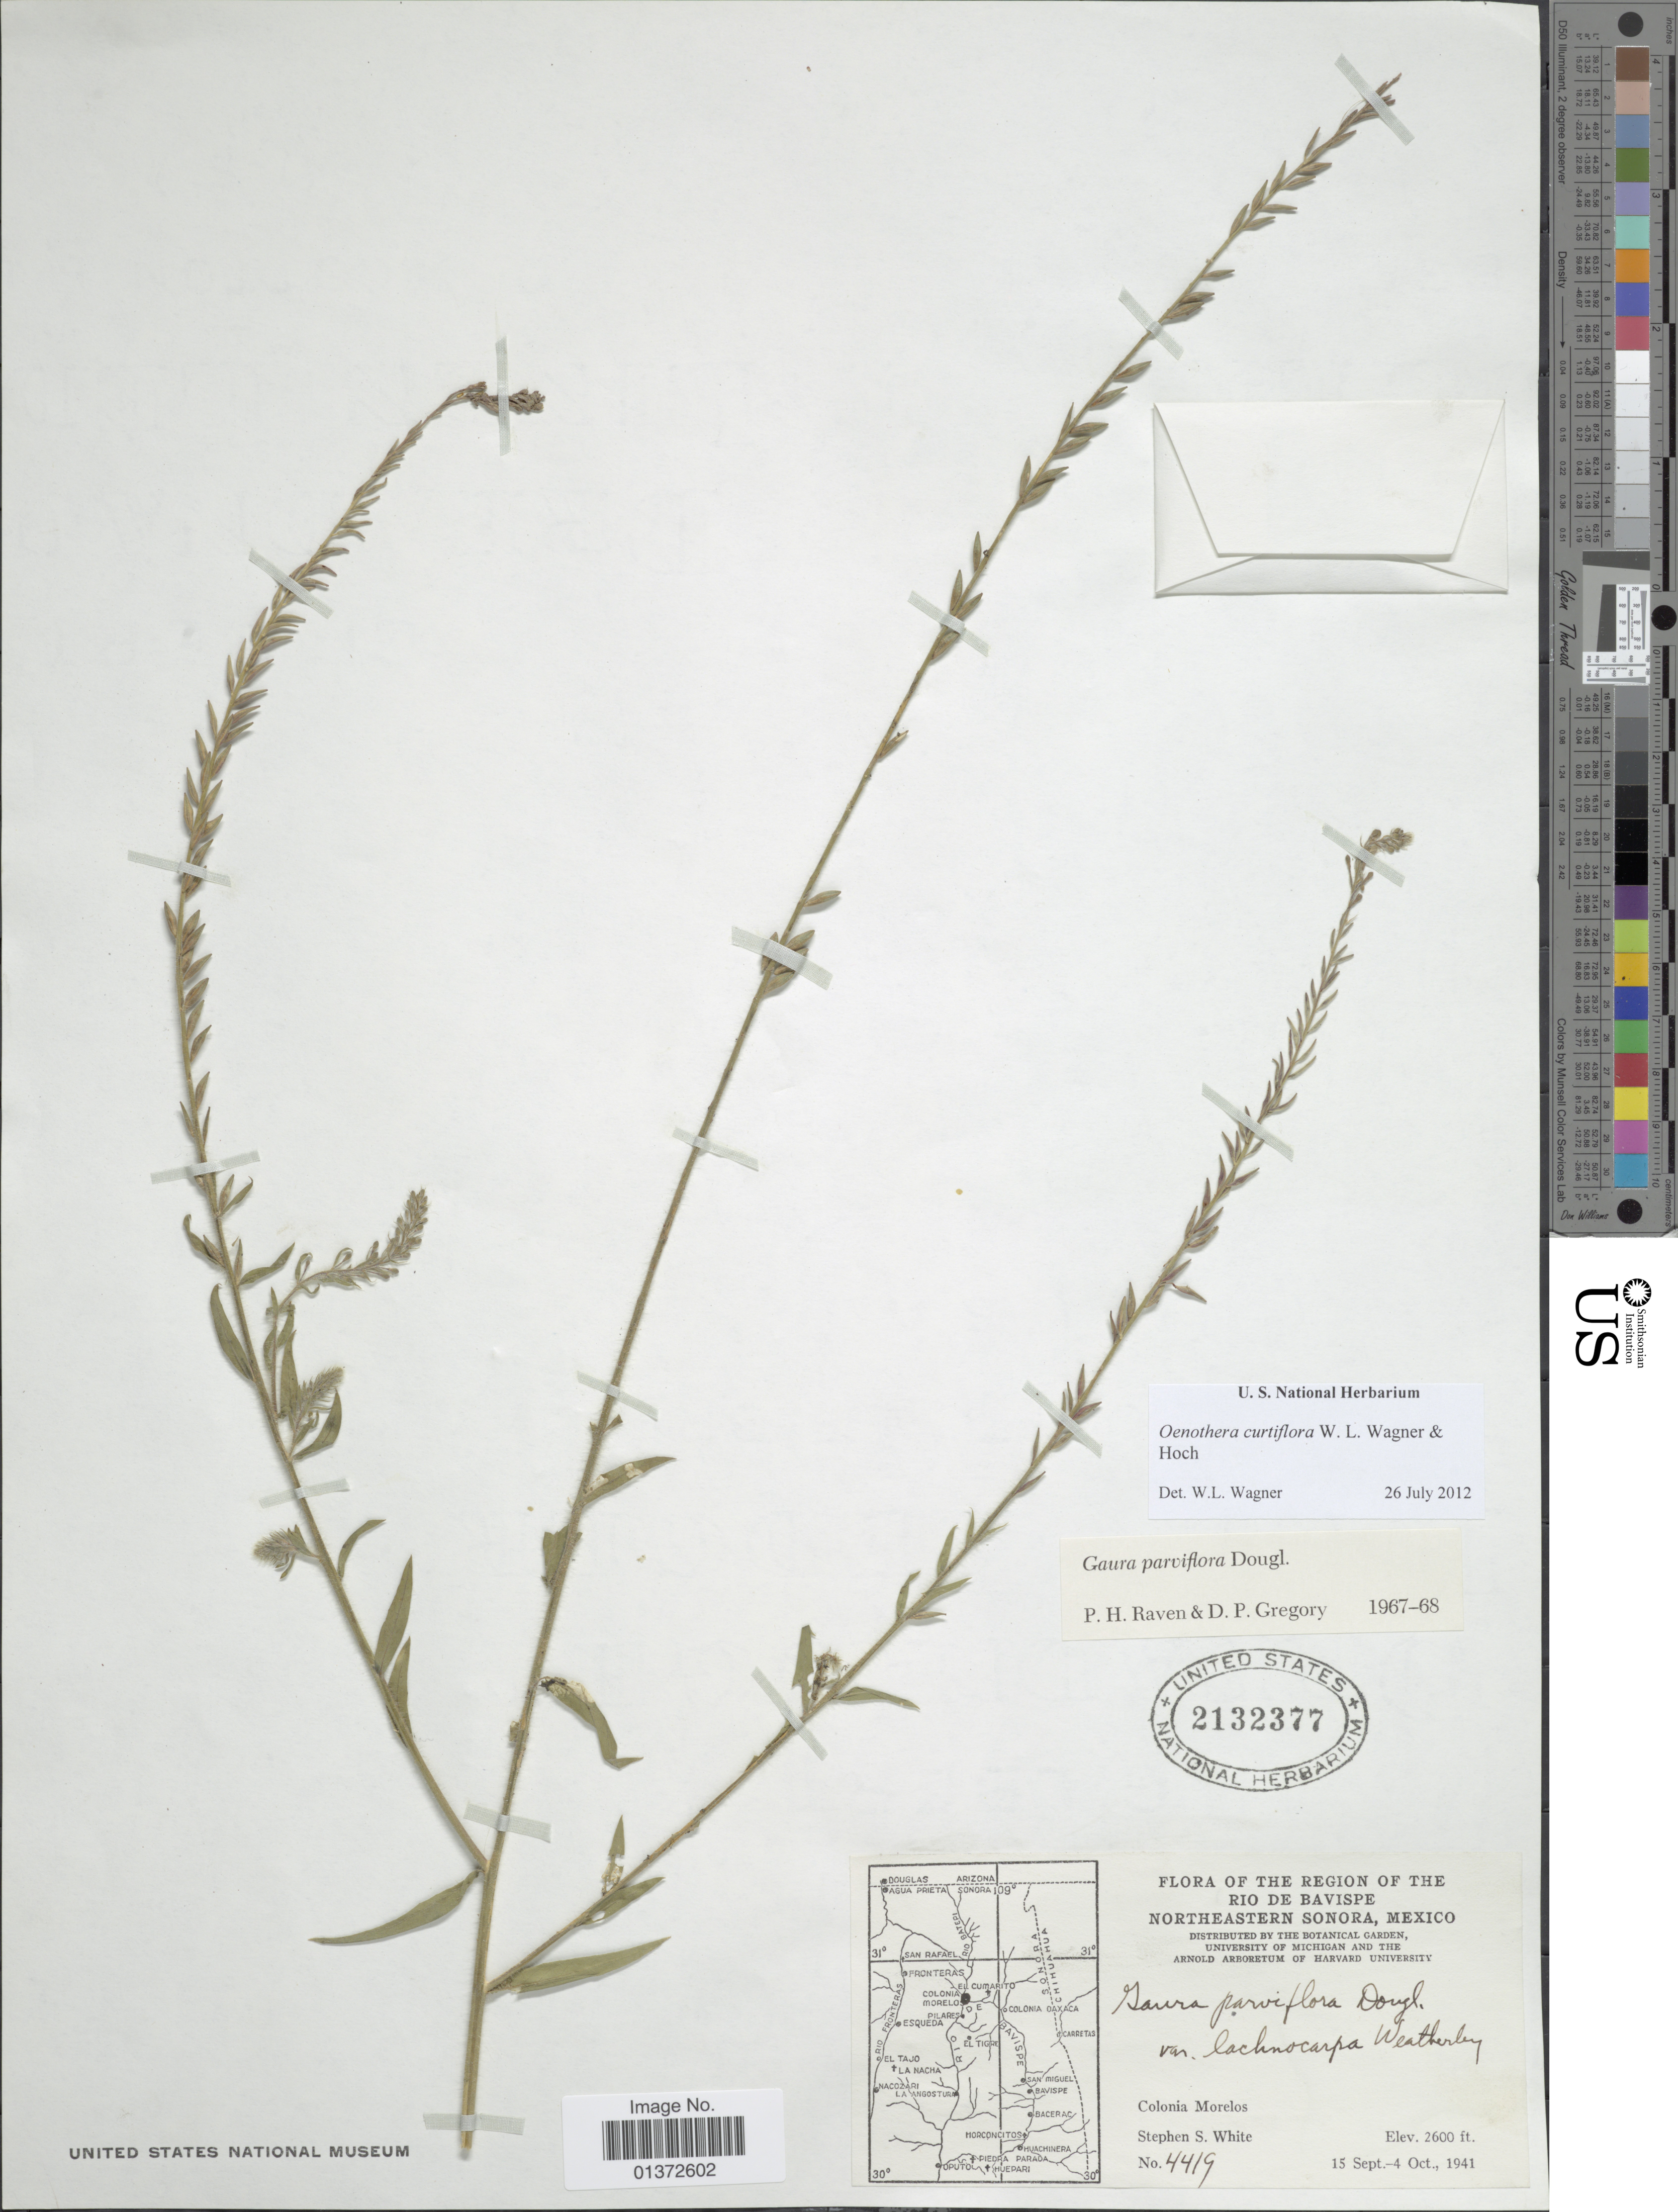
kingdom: Plantae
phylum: Tracheophyta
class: Magnoliopsida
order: Myrtales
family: Onagraceae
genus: Oenothera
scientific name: Oenothera curtiflora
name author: W.L. Wagner & Hoch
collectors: S. S. White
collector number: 4419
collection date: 1941-09-15/1941-10-04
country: Mexico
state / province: Sonora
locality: Region of the Rio de Bavispe, northeastern Sonora, Colonia Morelos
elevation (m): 792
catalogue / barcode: US 2132377